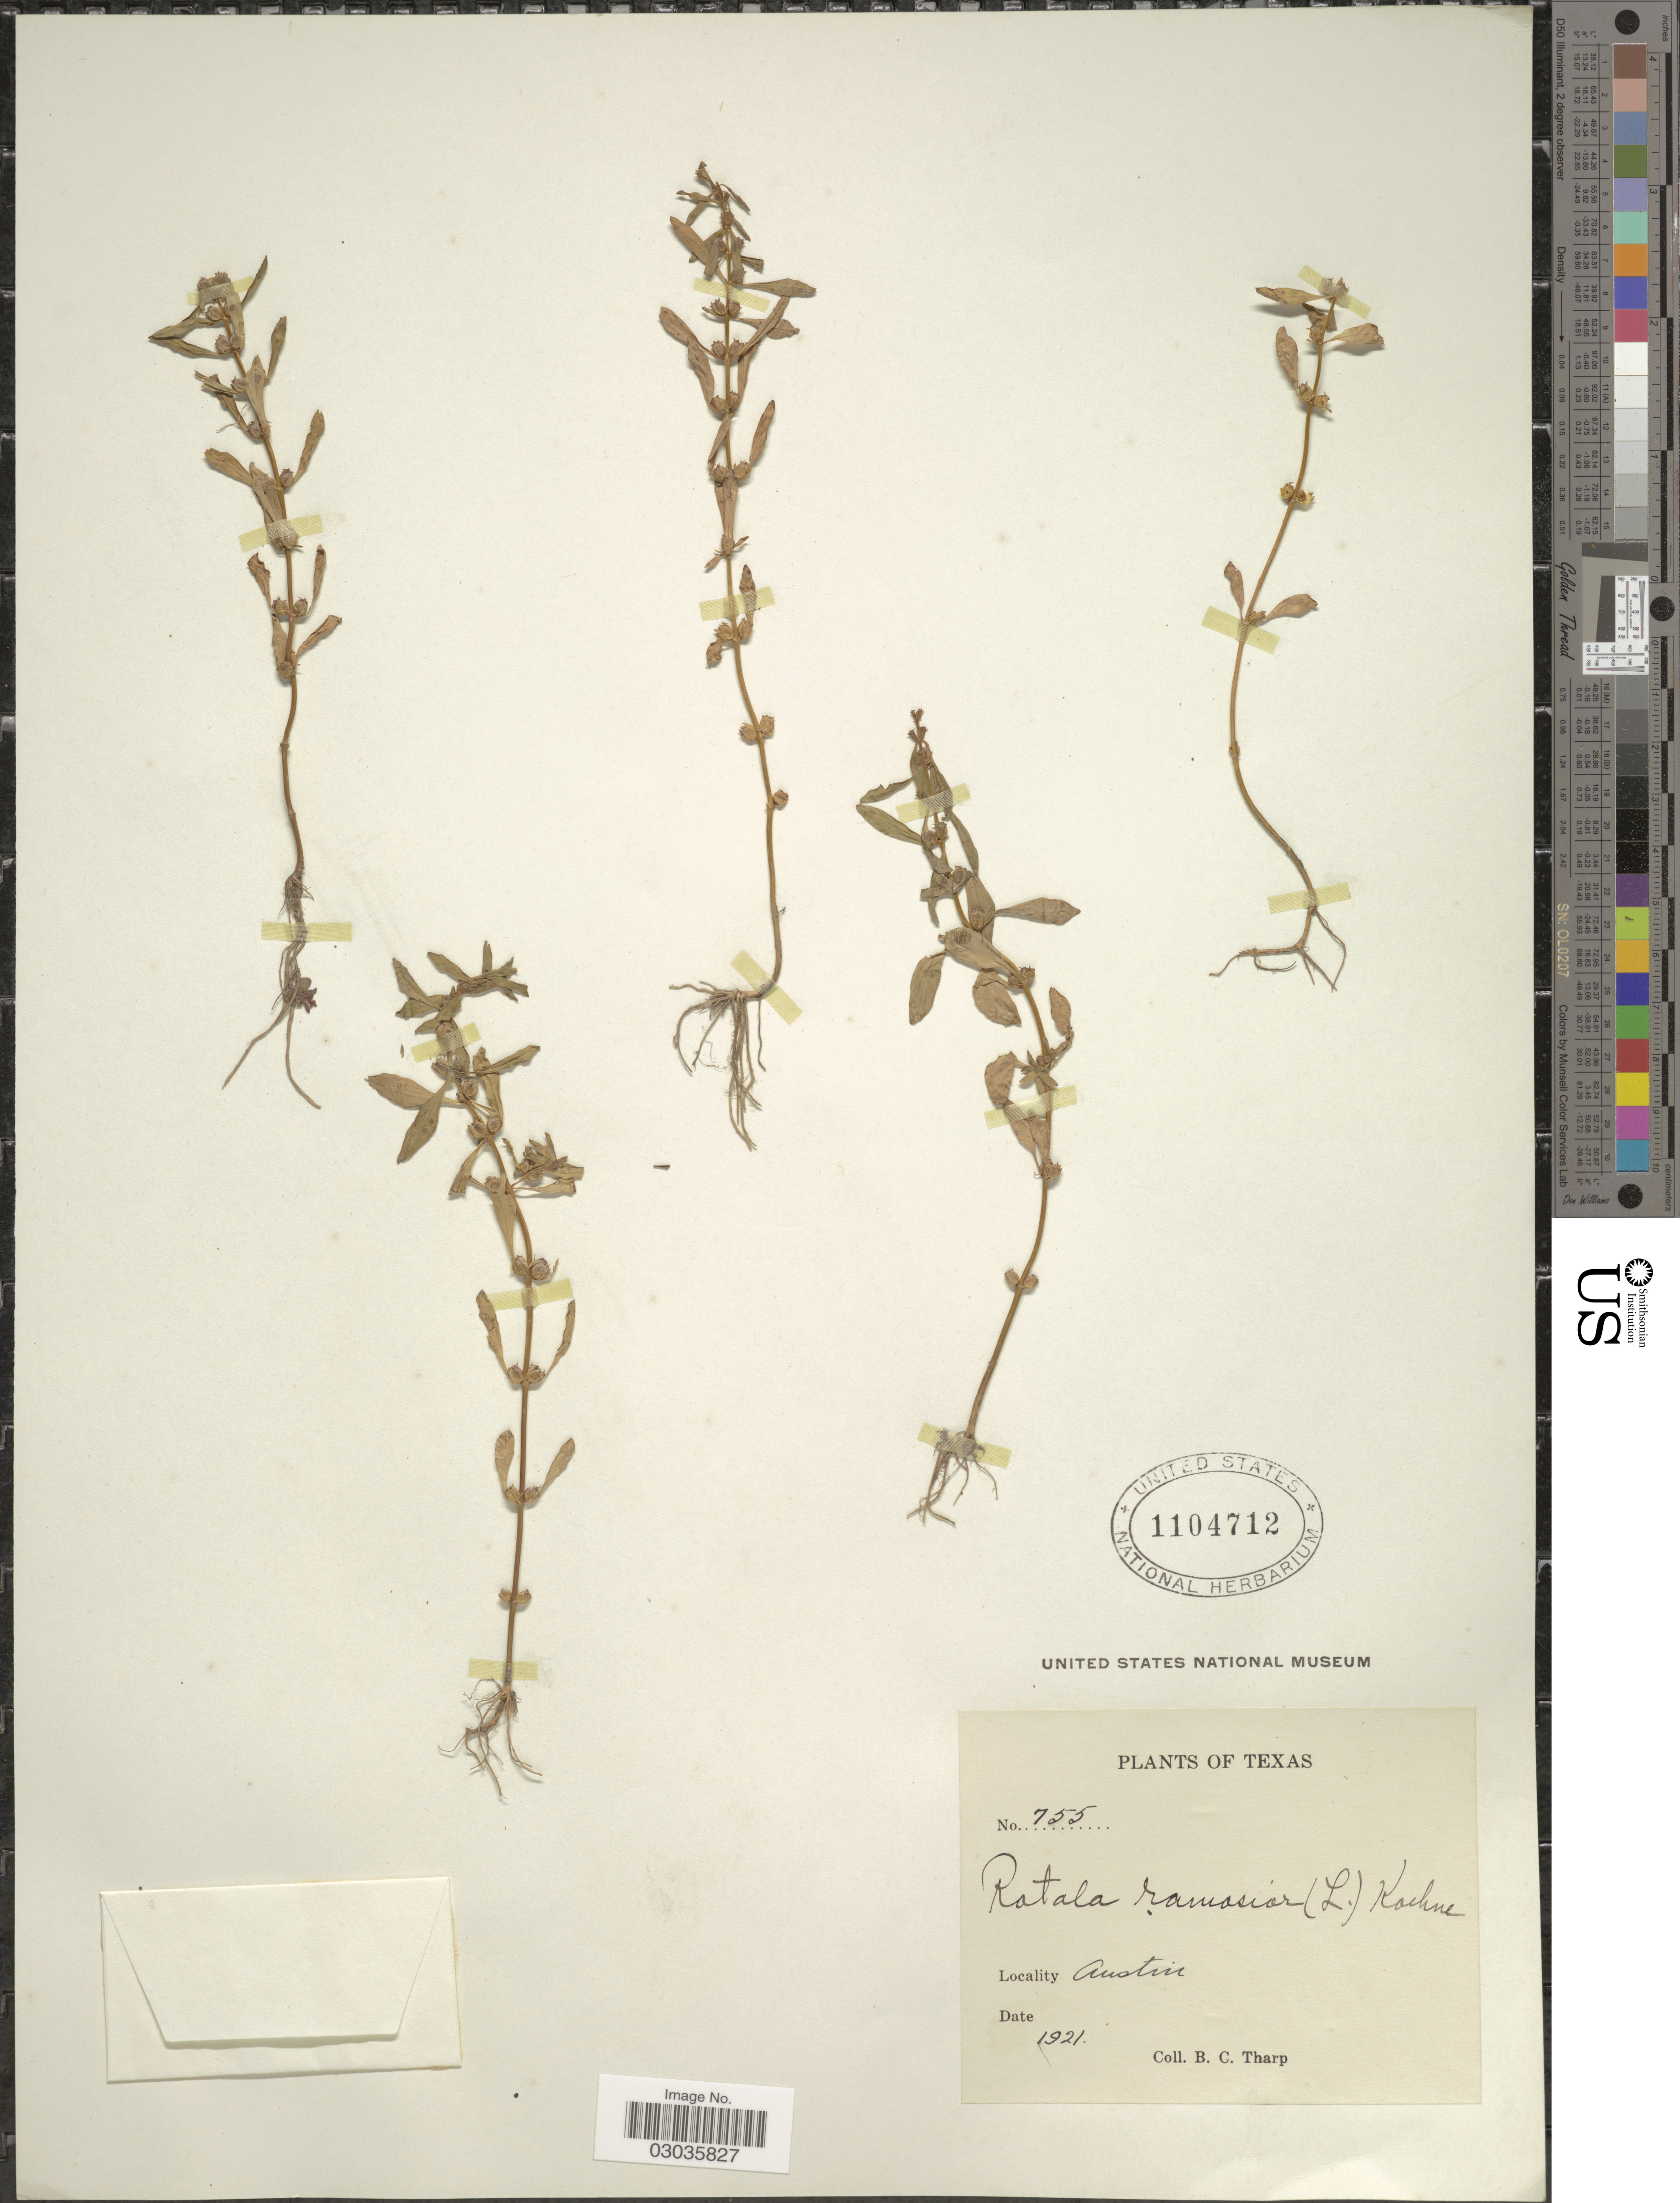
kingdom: Plantae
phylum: Tracheophyta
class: Magnoliopsida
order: Myrtales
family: Lythraceae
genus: Rotala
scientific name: Rotala ramosior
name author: (L.) Koehne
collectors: B. C. Tharp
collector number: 755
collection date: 1921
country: United States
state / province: Texas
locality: Austin.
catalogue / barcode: US 1104712